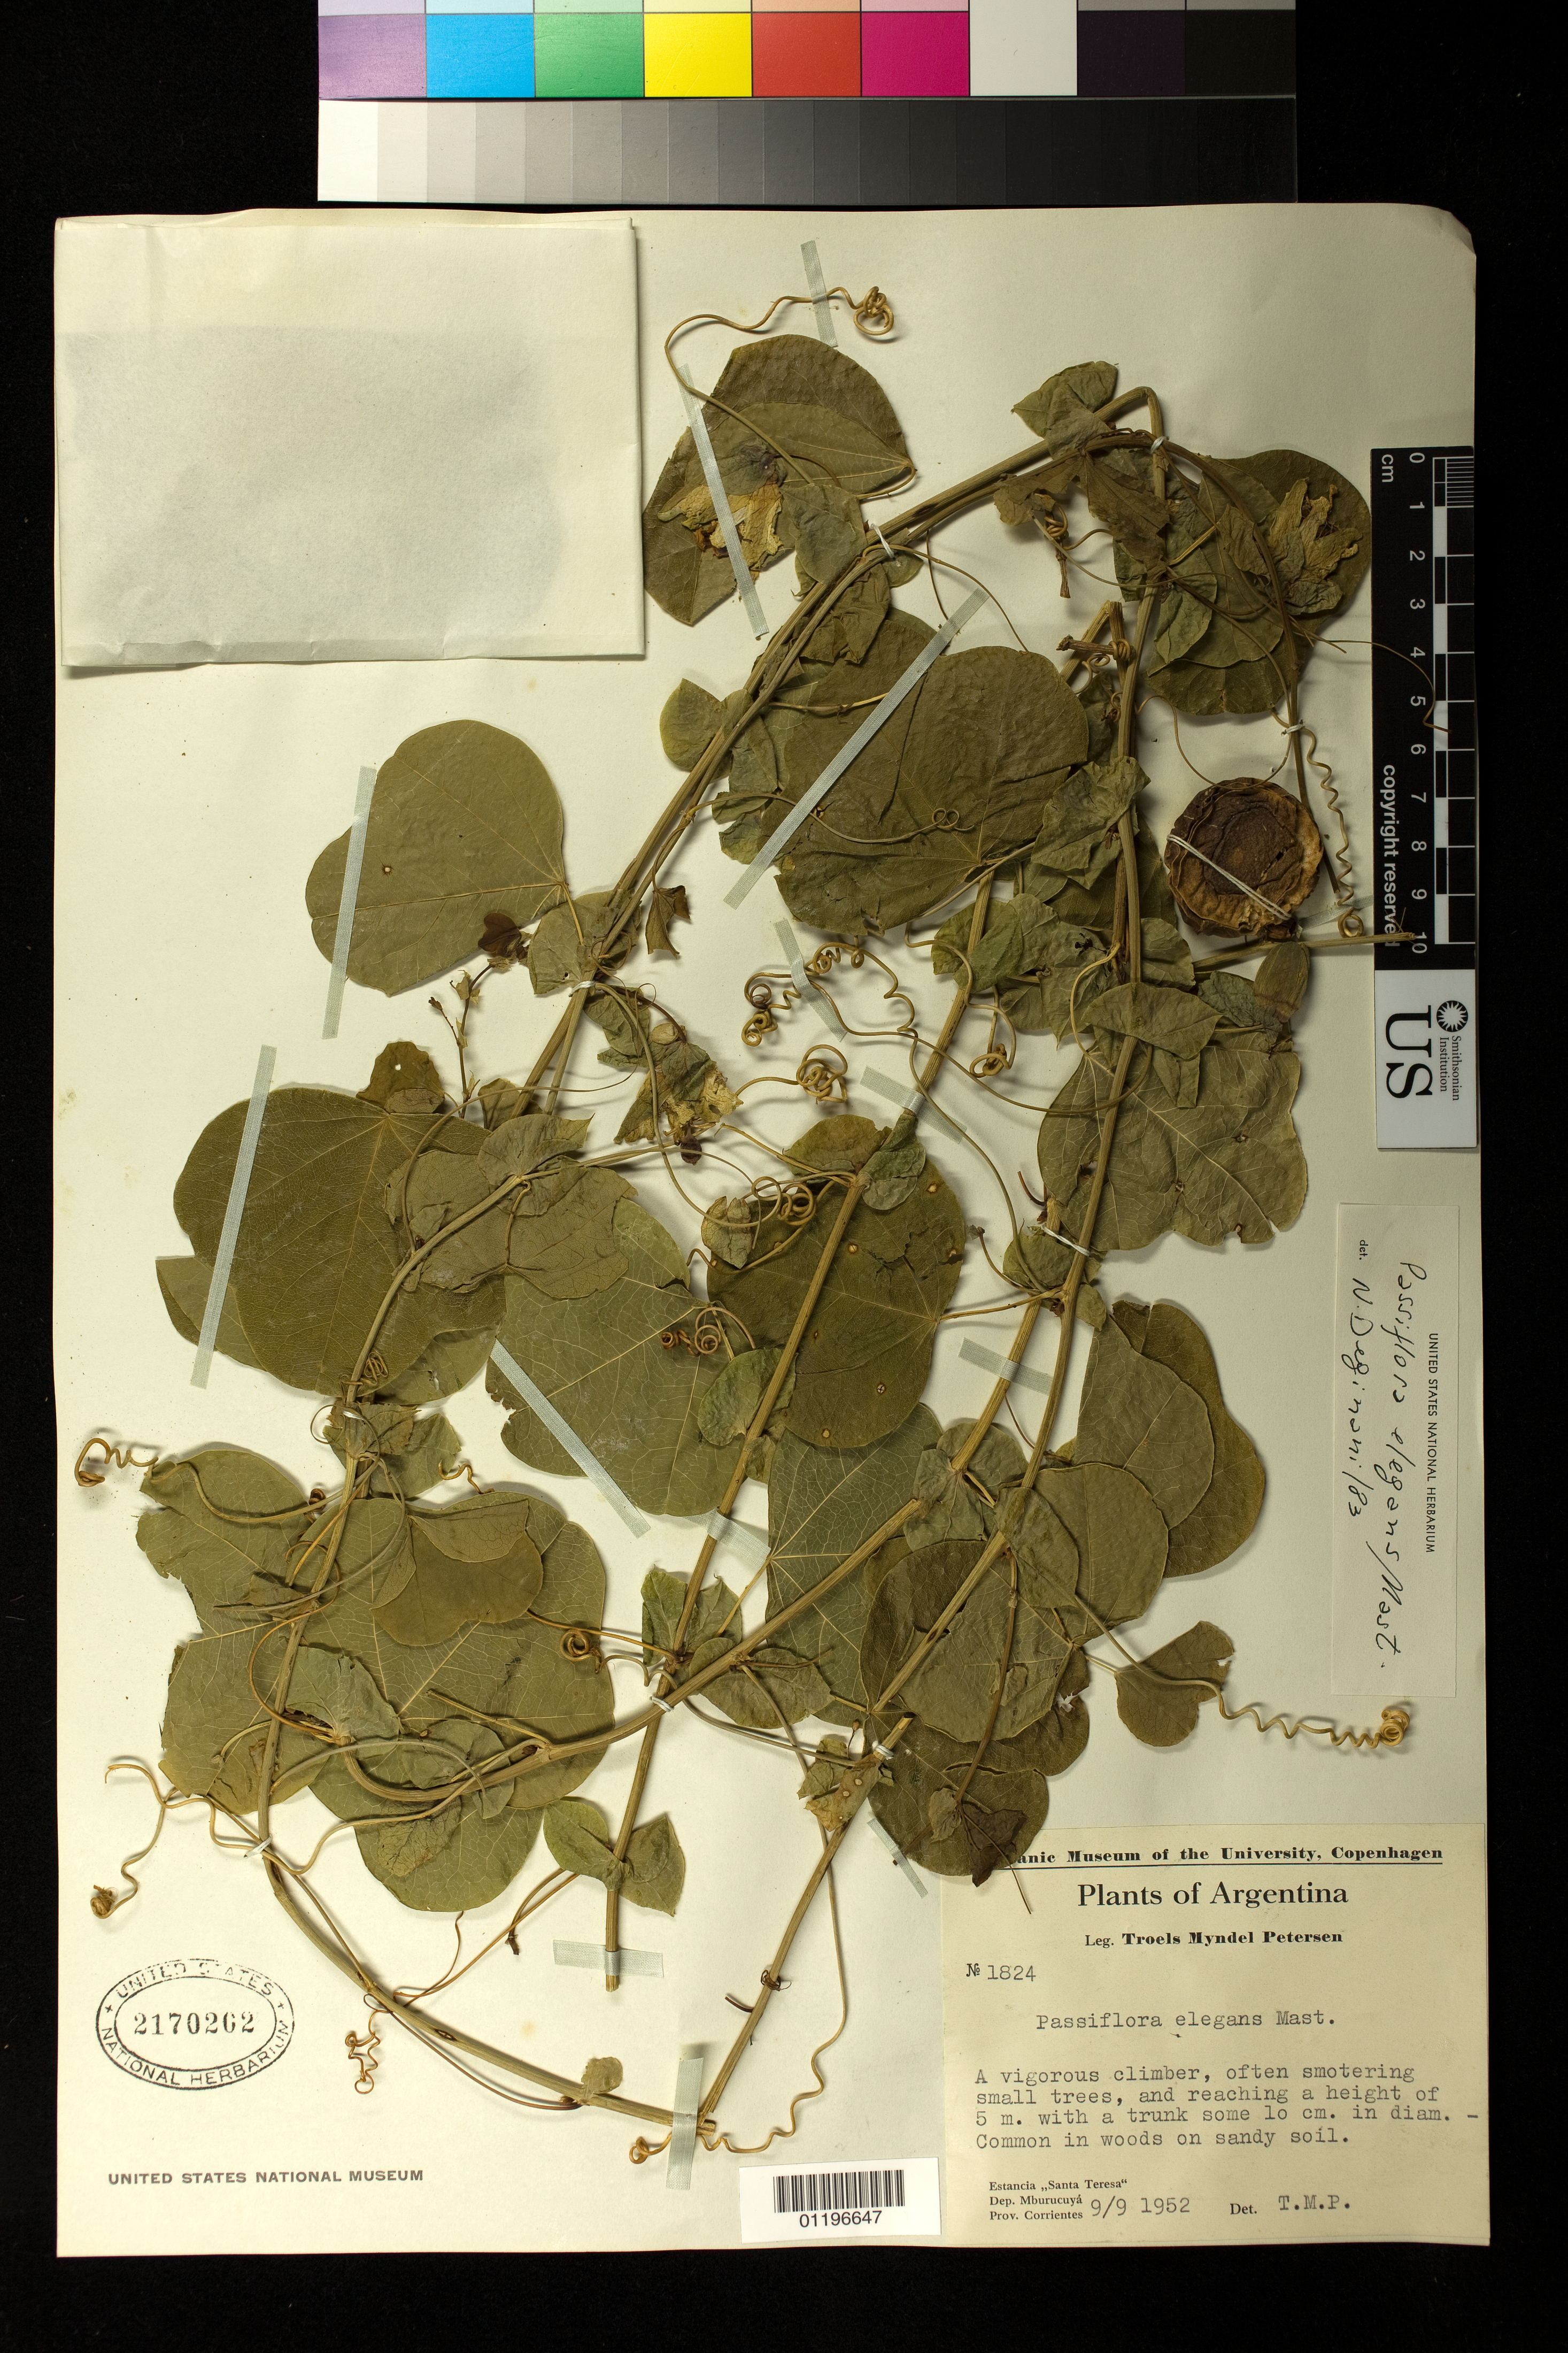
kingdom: Plantae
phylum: Tracheophyta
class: Magnoliopsida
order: Malpighiales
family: Passifloraceae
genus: Passiflora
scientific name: Passiflora elegans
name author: Mast.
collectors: T. M. Pedersen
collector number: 1824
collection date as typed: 09 Sep 1952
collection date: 1952-09-09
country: Argentina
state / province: Corrientes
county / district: Mburucuya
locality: Estancia Santa Teresa. Dep. Mburucuya. Provincia Corrientes.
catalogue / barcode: US 2170262